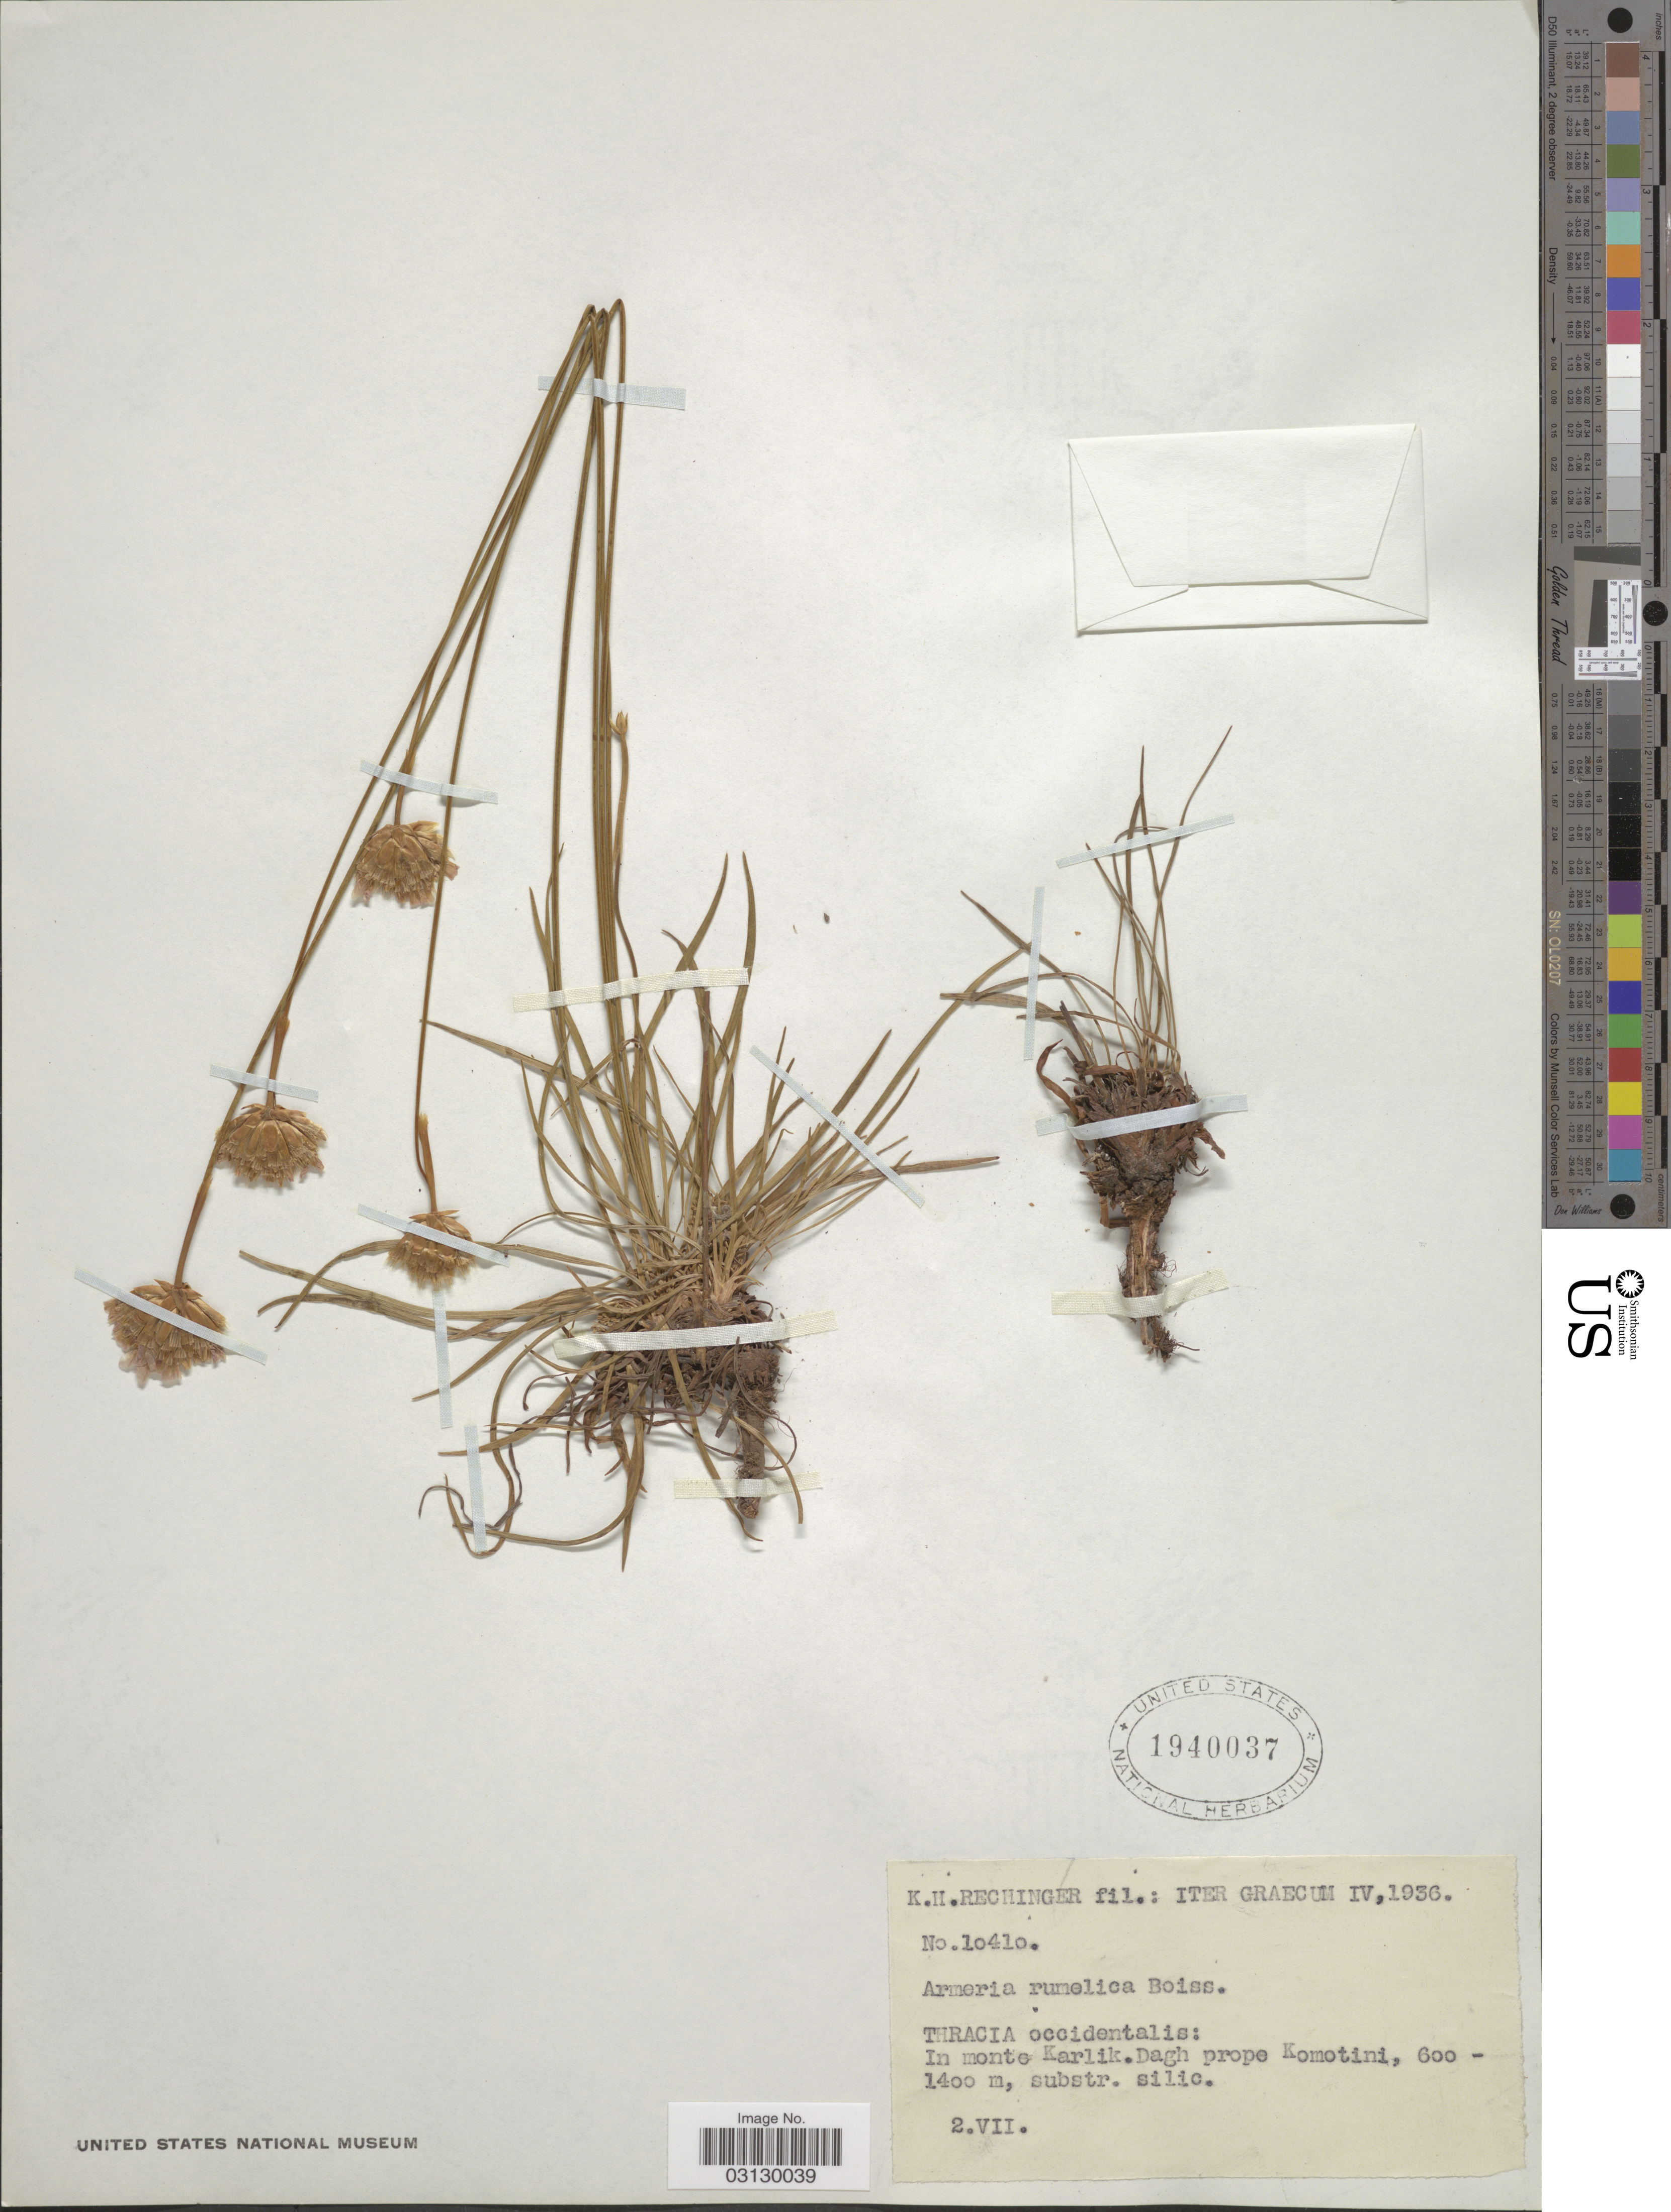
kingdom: Plantae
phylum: Tracheophyta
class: Magnoliopsida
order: Caryophyllales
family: Plumbaginaceae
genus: Armeria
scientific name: Armeria rumelica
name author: Boiss.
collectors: K. H. Rechinger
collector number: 10410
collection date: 1936-07-02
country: Greece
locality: Iter Graecum. Tharcia occidentalis: In monte Karlik. Dagh prope Komotini.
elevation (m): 600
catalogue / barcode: US 1940037